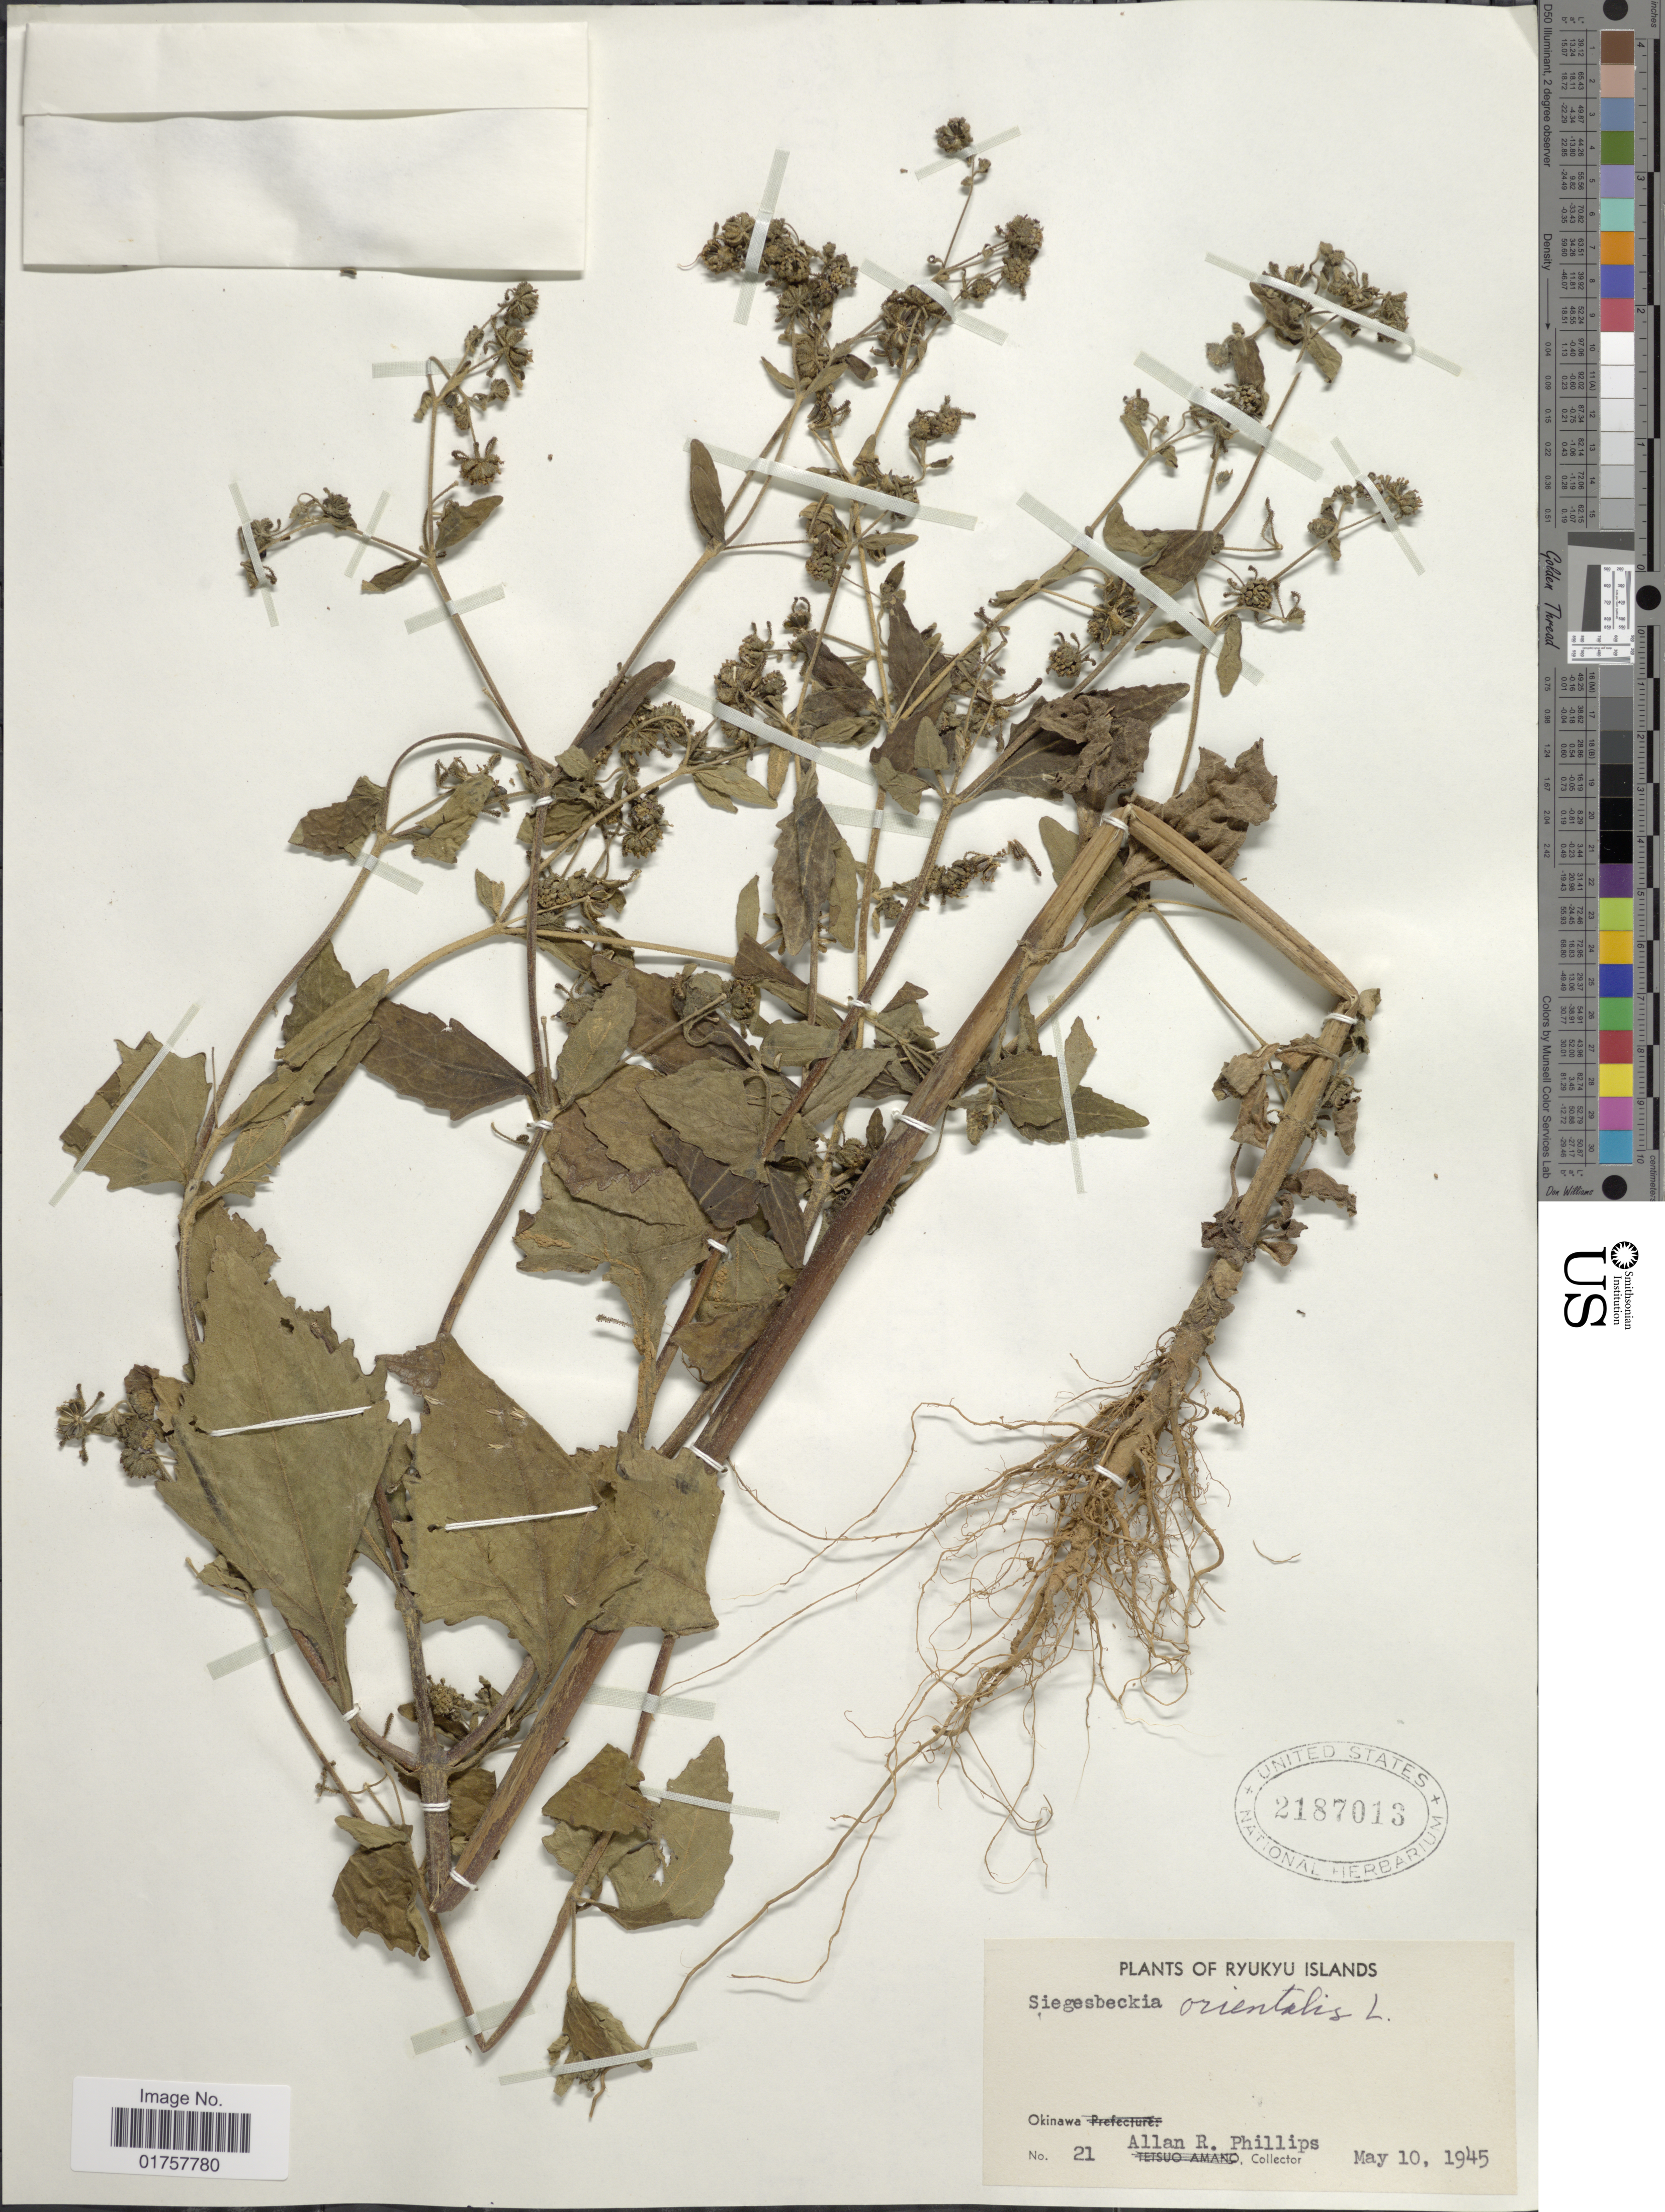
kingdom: Plantae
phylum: Tracheophyta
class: Magnoliopsida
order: Asterales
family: Asteraceae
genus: Sigesbeckia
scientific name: Sigesbeckia orientalis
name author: L.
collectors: A. R. Phillips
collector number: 21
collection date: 1945-05-10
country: Japan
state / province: Okinawa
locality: Ryukyu Islands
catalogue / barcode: US 2187013